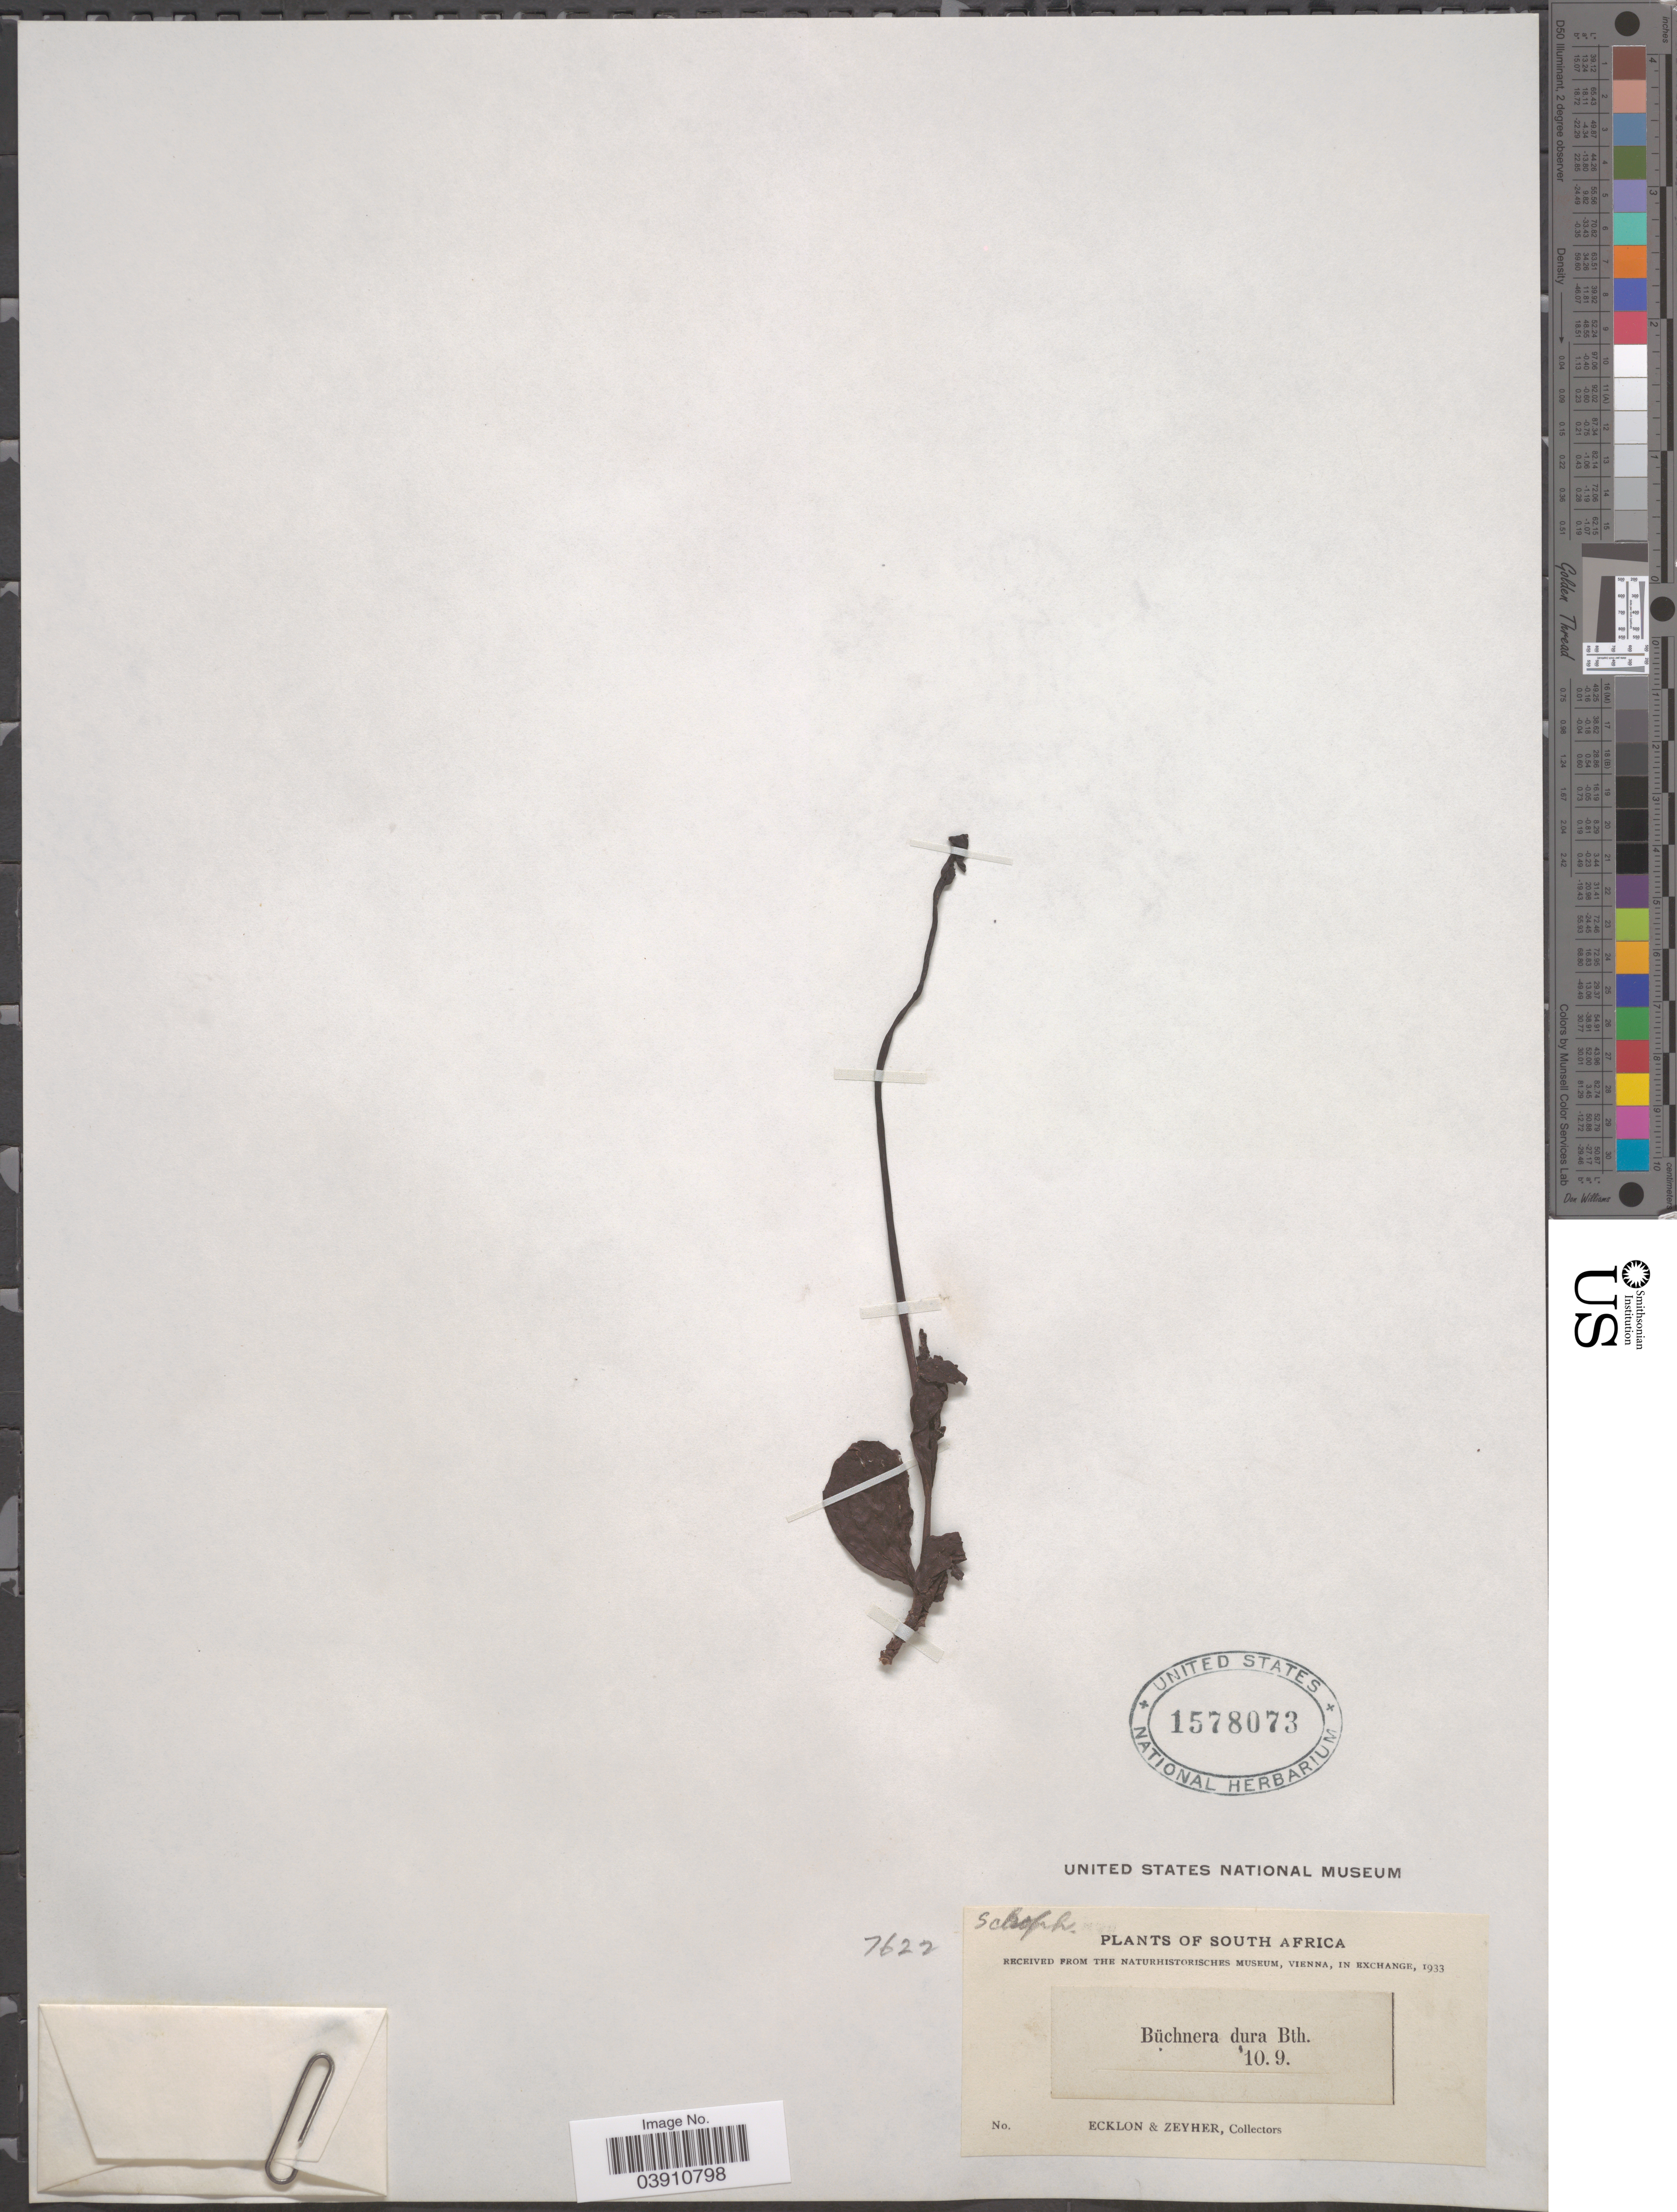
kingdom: Plantae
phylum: Tracheophyta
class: Magnoliopsida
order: Lamiales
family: Orobanchaceae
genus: Buchnera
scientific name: Buchnera dura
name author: Benth.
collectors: -. Ecklon & -. Zeyher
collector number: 7622?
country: South Africa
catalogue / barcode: US 1578073